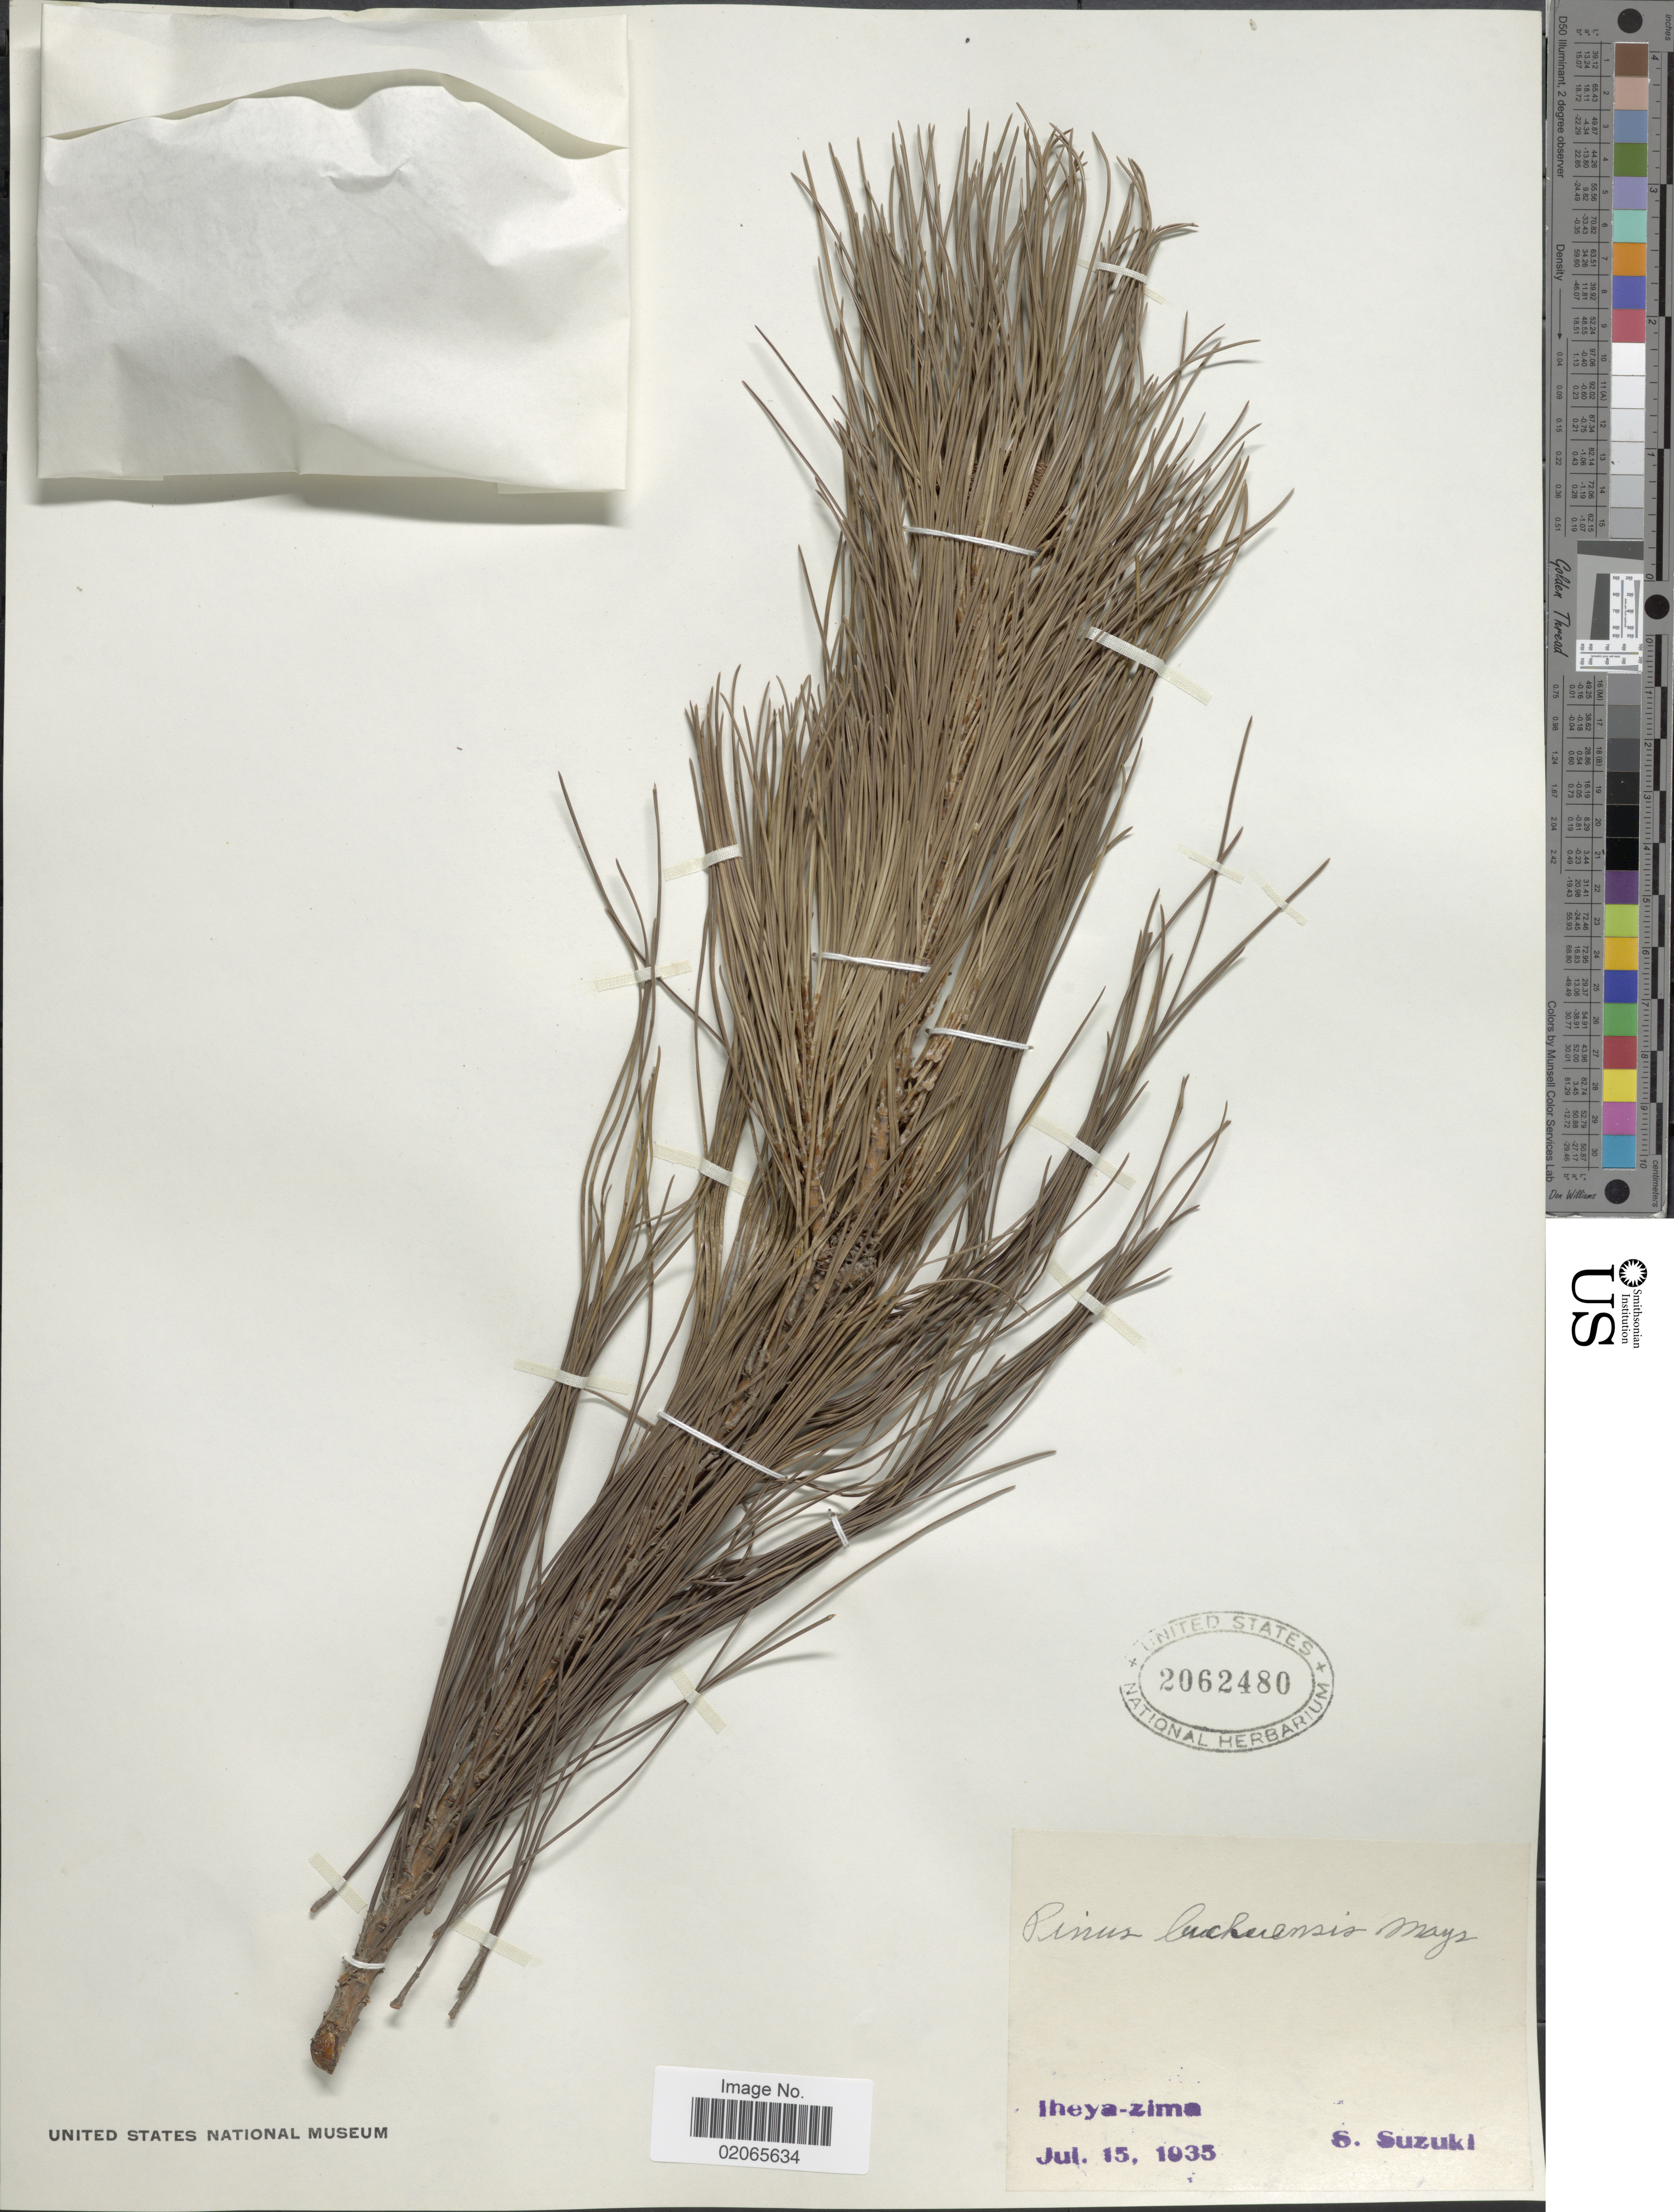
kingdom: Plantae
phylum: Tracheophyta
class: Pinopsida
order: Pinales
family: Pinaceae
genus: Pinus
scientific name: Pinus luchuensis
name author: Mayr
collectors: S. Suzuki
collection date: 1935-07-15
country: Japan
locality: Iheya-zima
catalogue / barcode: US 2062480